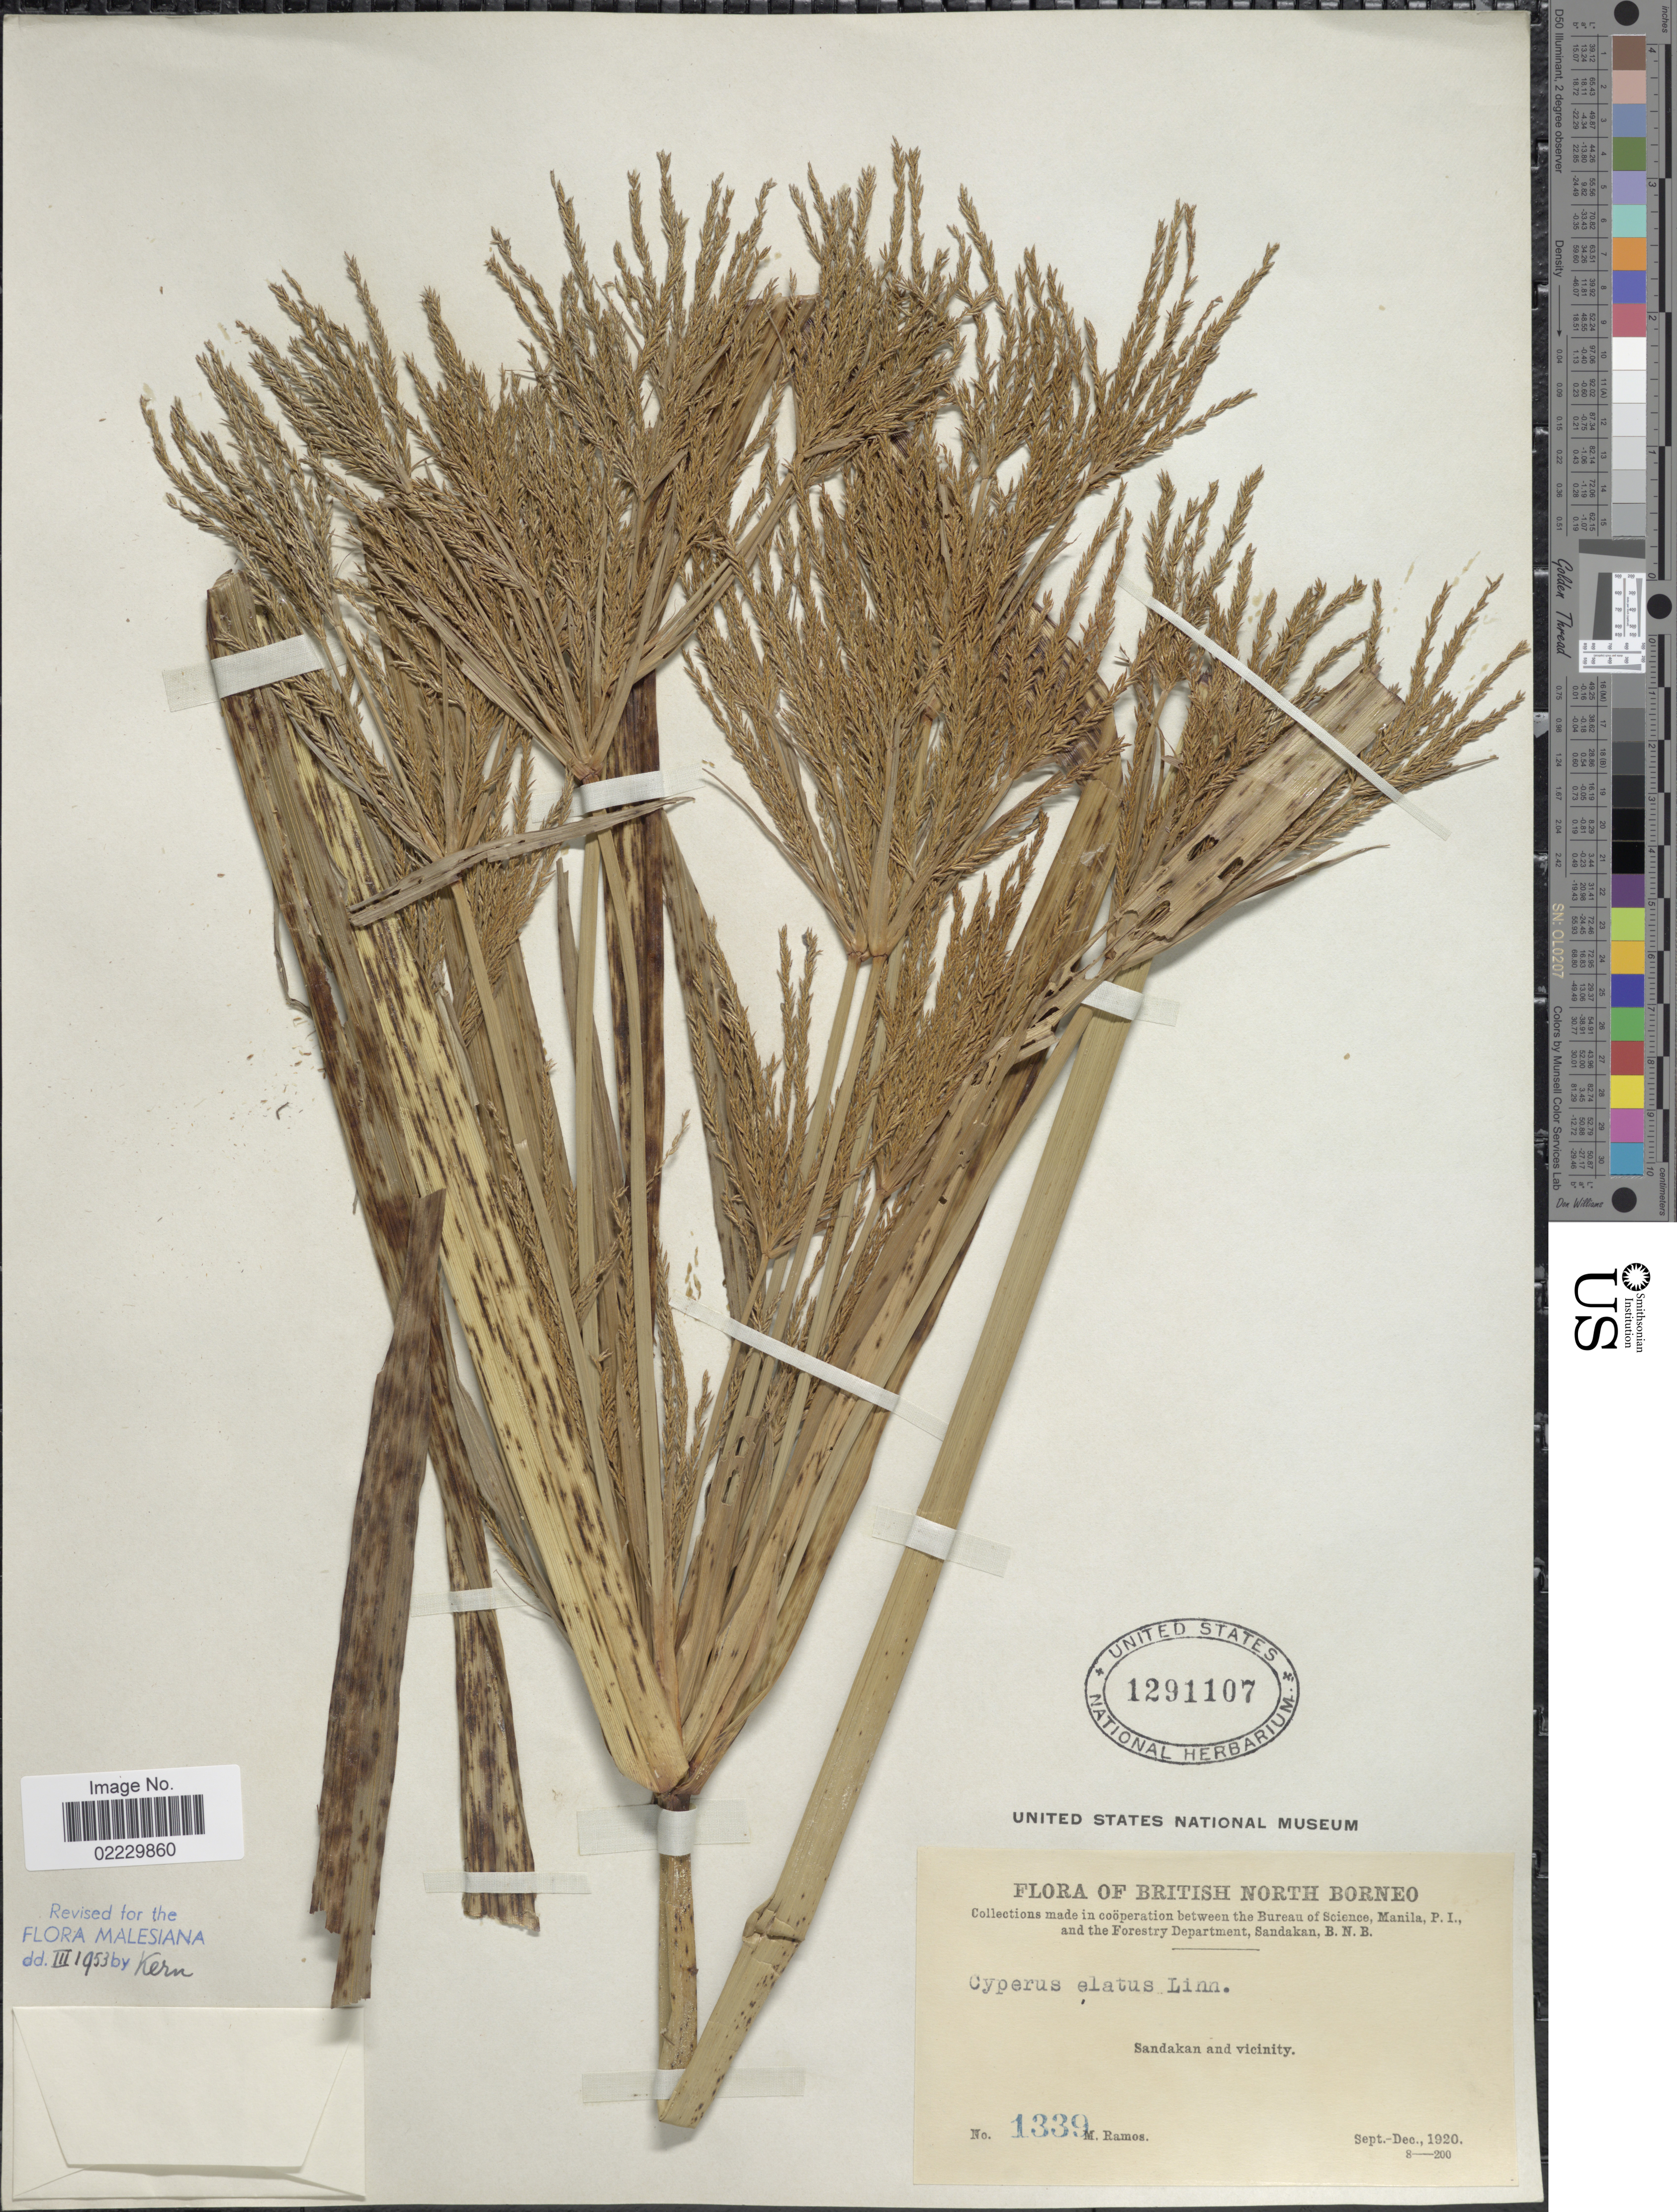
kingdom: Plantae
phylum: Tracheophyta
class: Liliopsida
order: Poales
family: Cyperaceae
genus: Cyperus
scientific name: Cyperus elatus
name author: L.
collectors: M. Ramos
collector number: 1339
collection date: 1920-09/1920-12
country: Malaysia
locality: British North Borneo. Sandakan and vicinity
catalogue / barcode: US 1291107